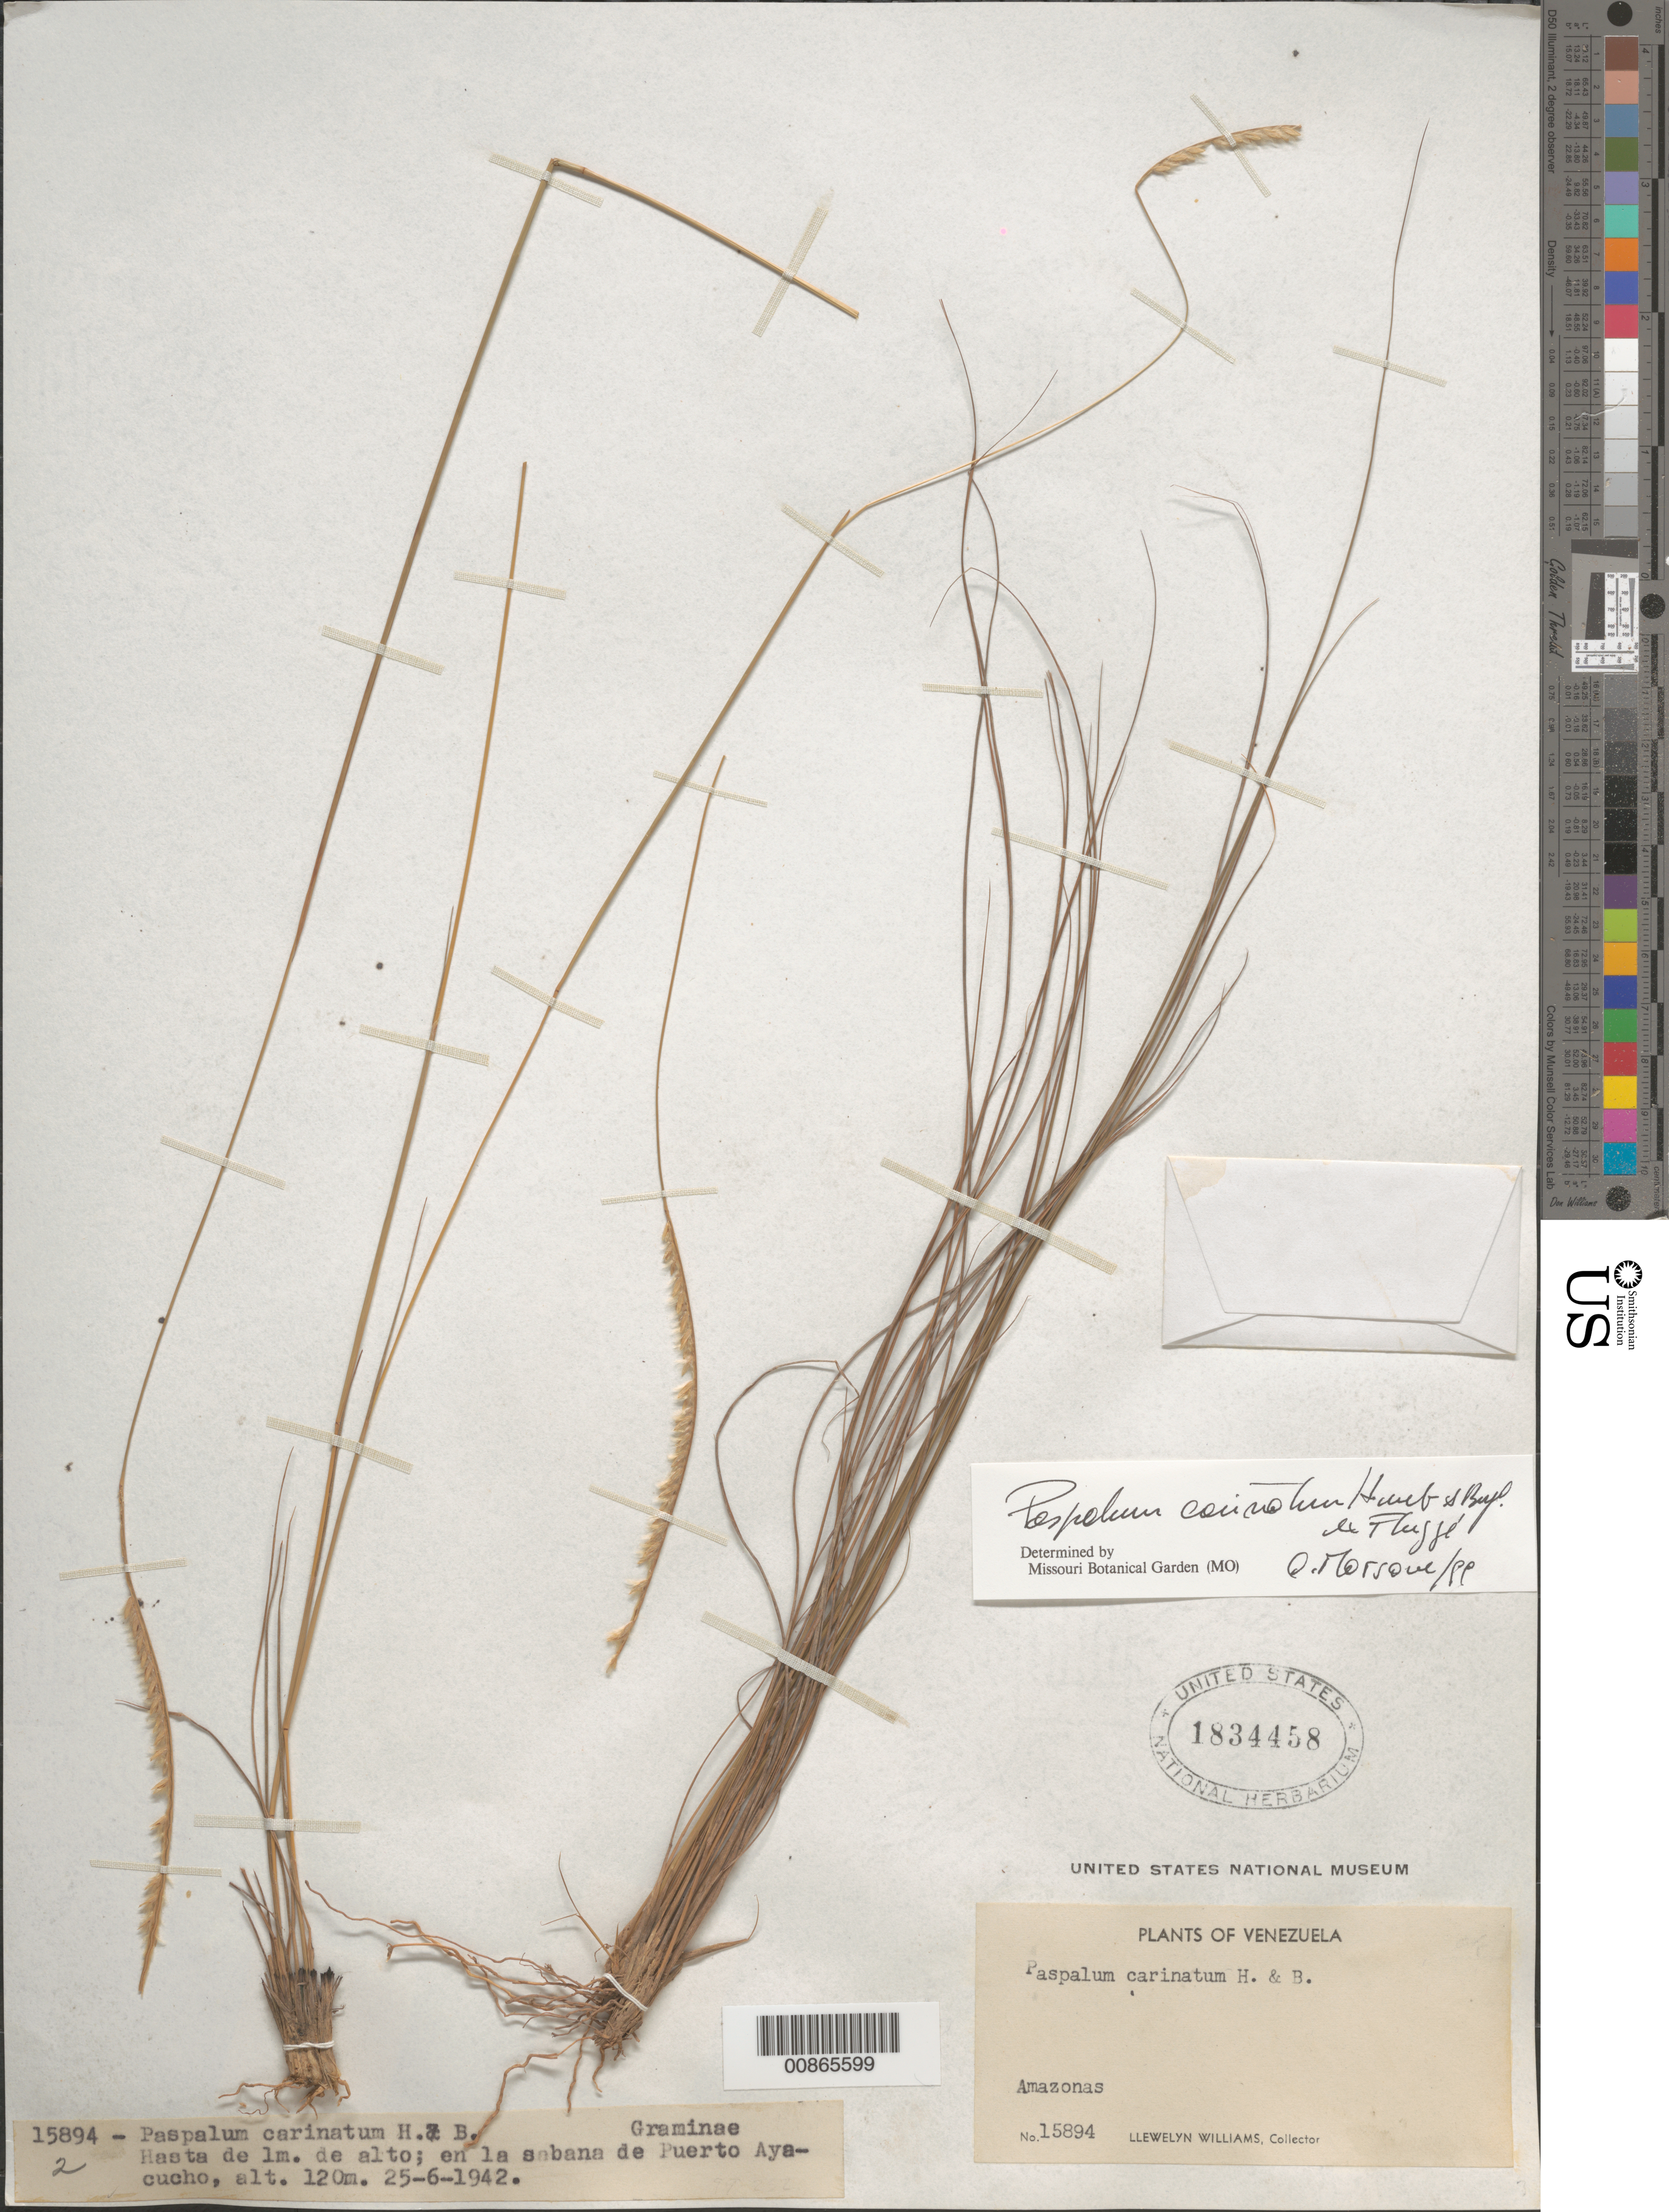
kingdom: Plantae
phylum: Tracheophyta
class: Liliopsida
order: Poales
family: Poaceae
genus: Paspalum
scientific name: Paspalum carinatum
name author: Humb. & Bonpl. ex Flüggé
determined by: Morrone, O. N., (SI), Instituto de Botánica Darwinion (Argentina)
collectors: Ll. Williams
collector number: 15894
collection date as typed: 25-Jun-42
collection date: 1942-06-25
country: Venezuela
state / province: Amazonas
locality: Puerto Ayacucho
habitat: Savanna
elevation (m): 120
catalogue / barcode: US 1834458